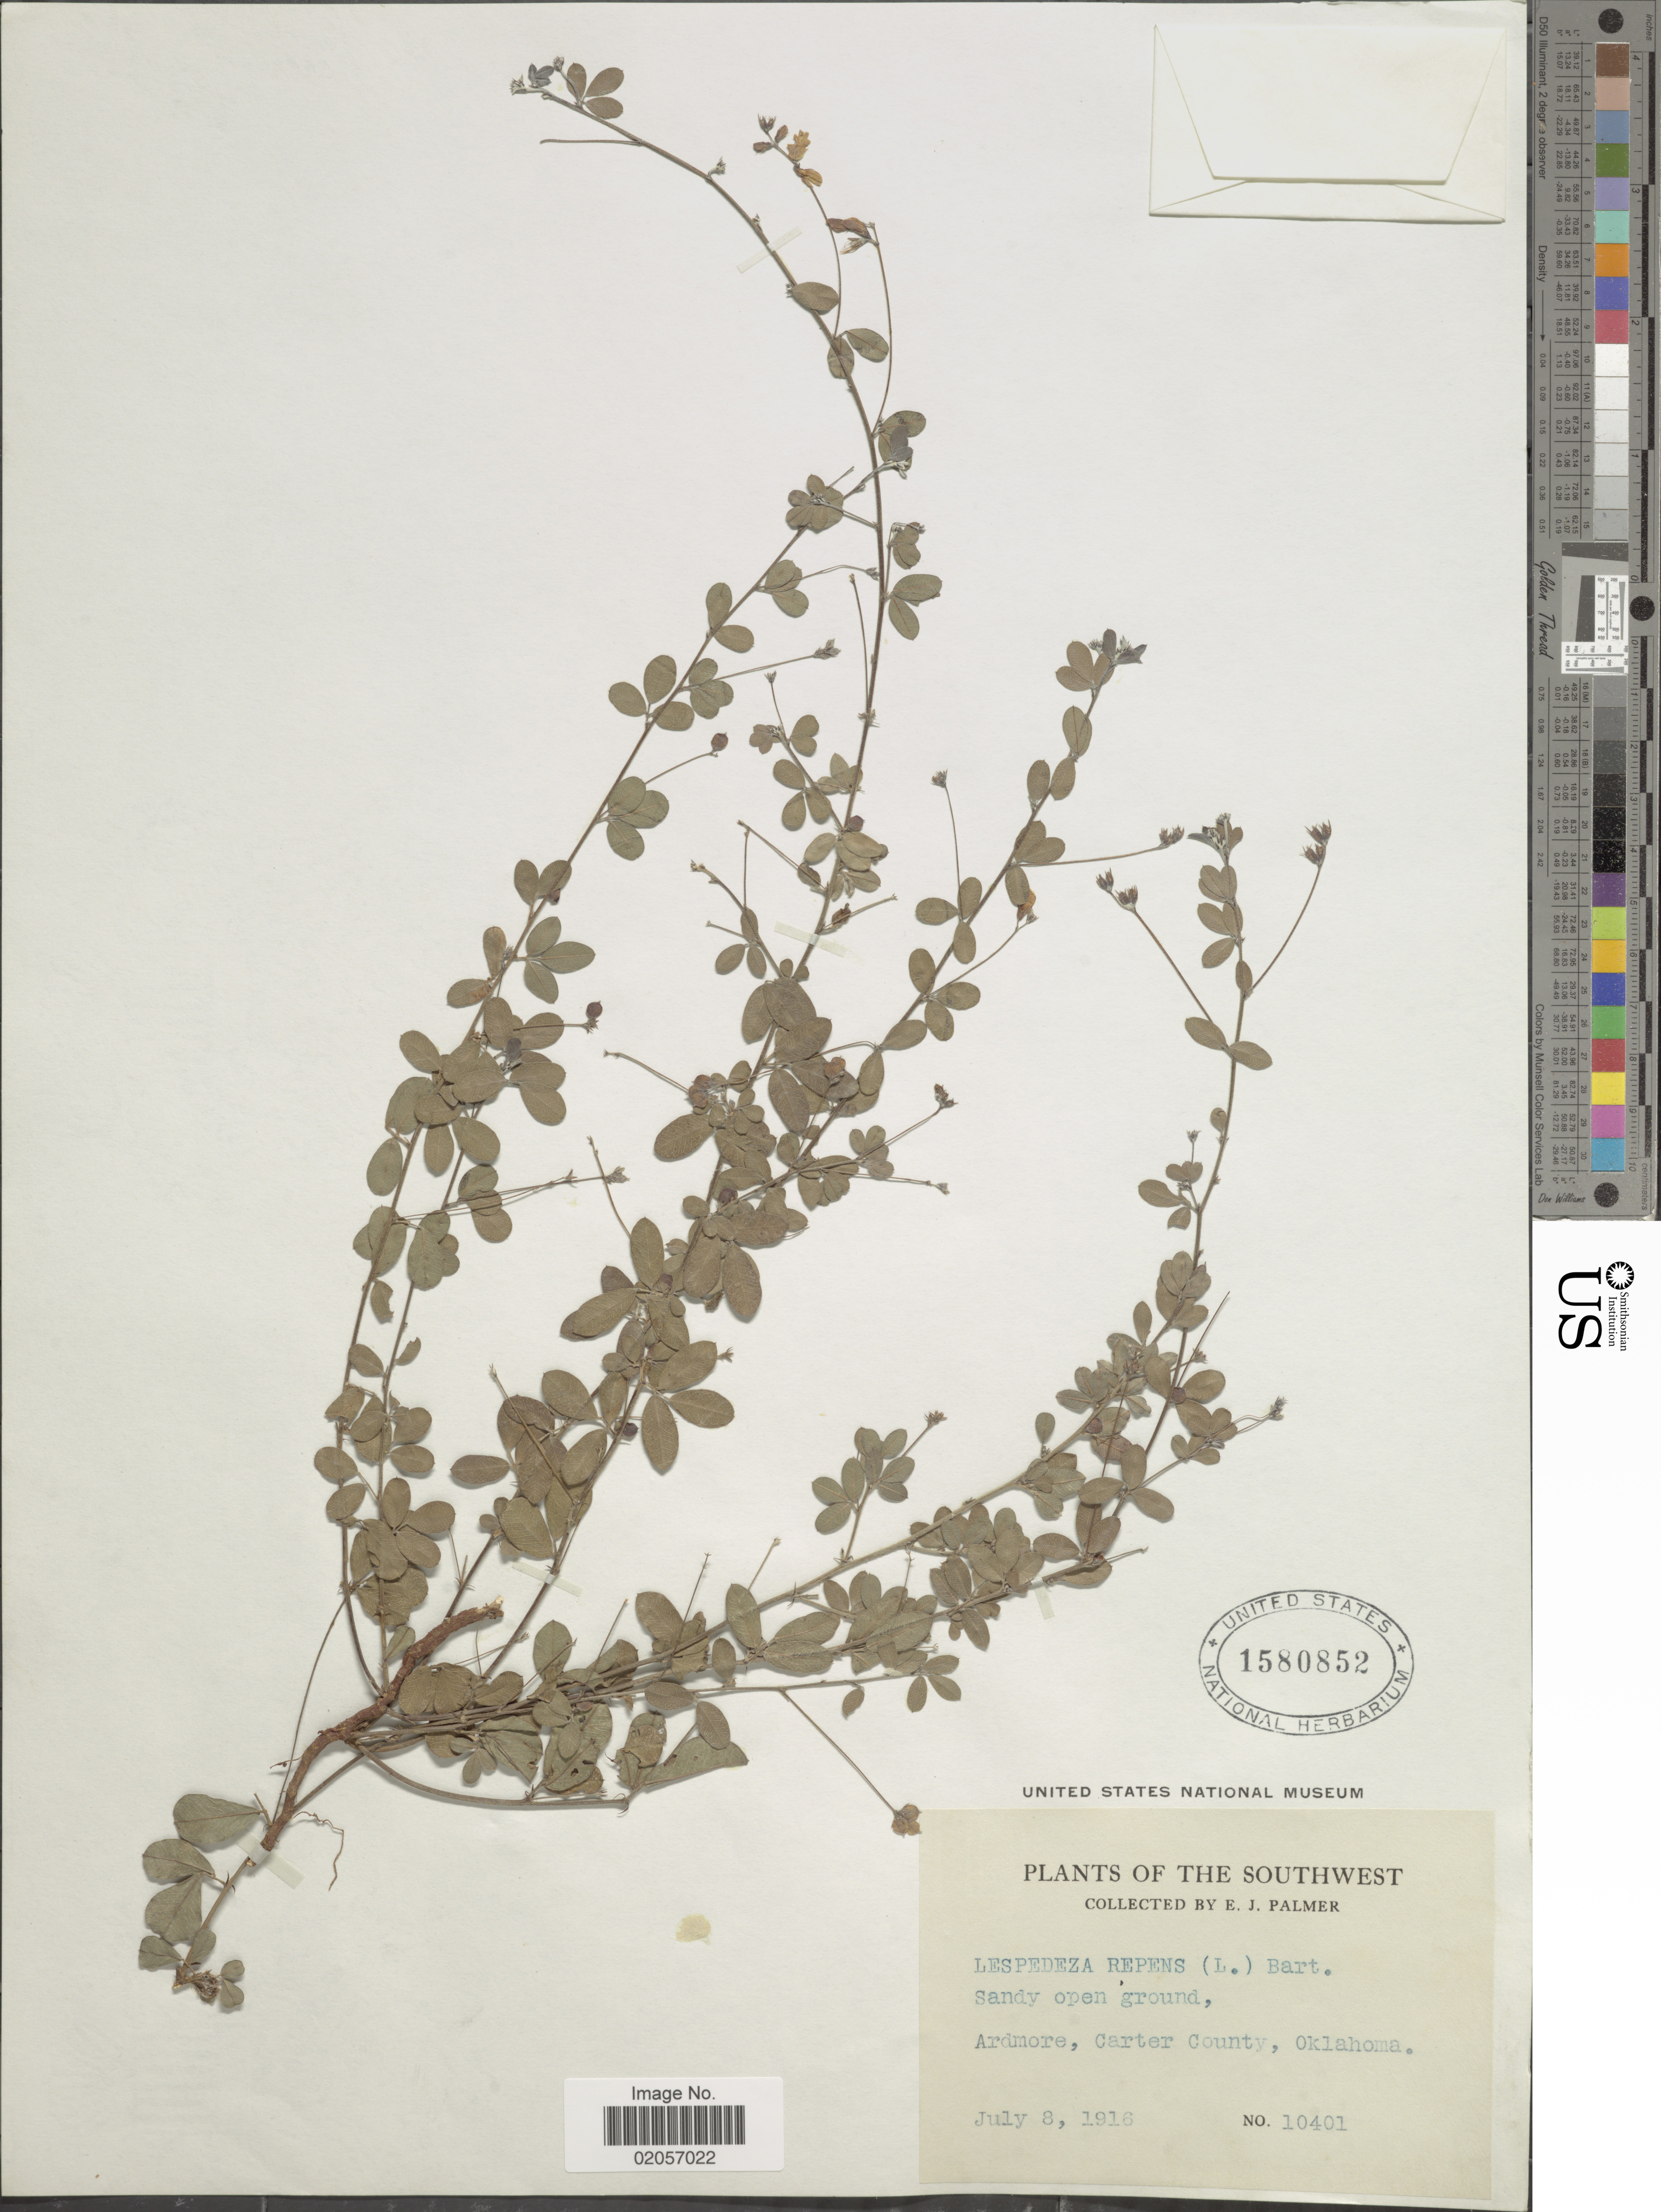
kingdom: Plantae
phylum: Tracheophyta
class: Magnoliopsida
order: Fabales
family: Fabaceae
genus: Lespedeza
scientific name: Lespedeza repens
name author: (L.) W.P.C. Barton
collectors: E. J. Palmer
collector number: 10401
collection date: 1916-07-08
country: United States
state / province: Oklahoma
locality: The southwest. Ardmore, Carter County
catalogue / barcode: US 1580852